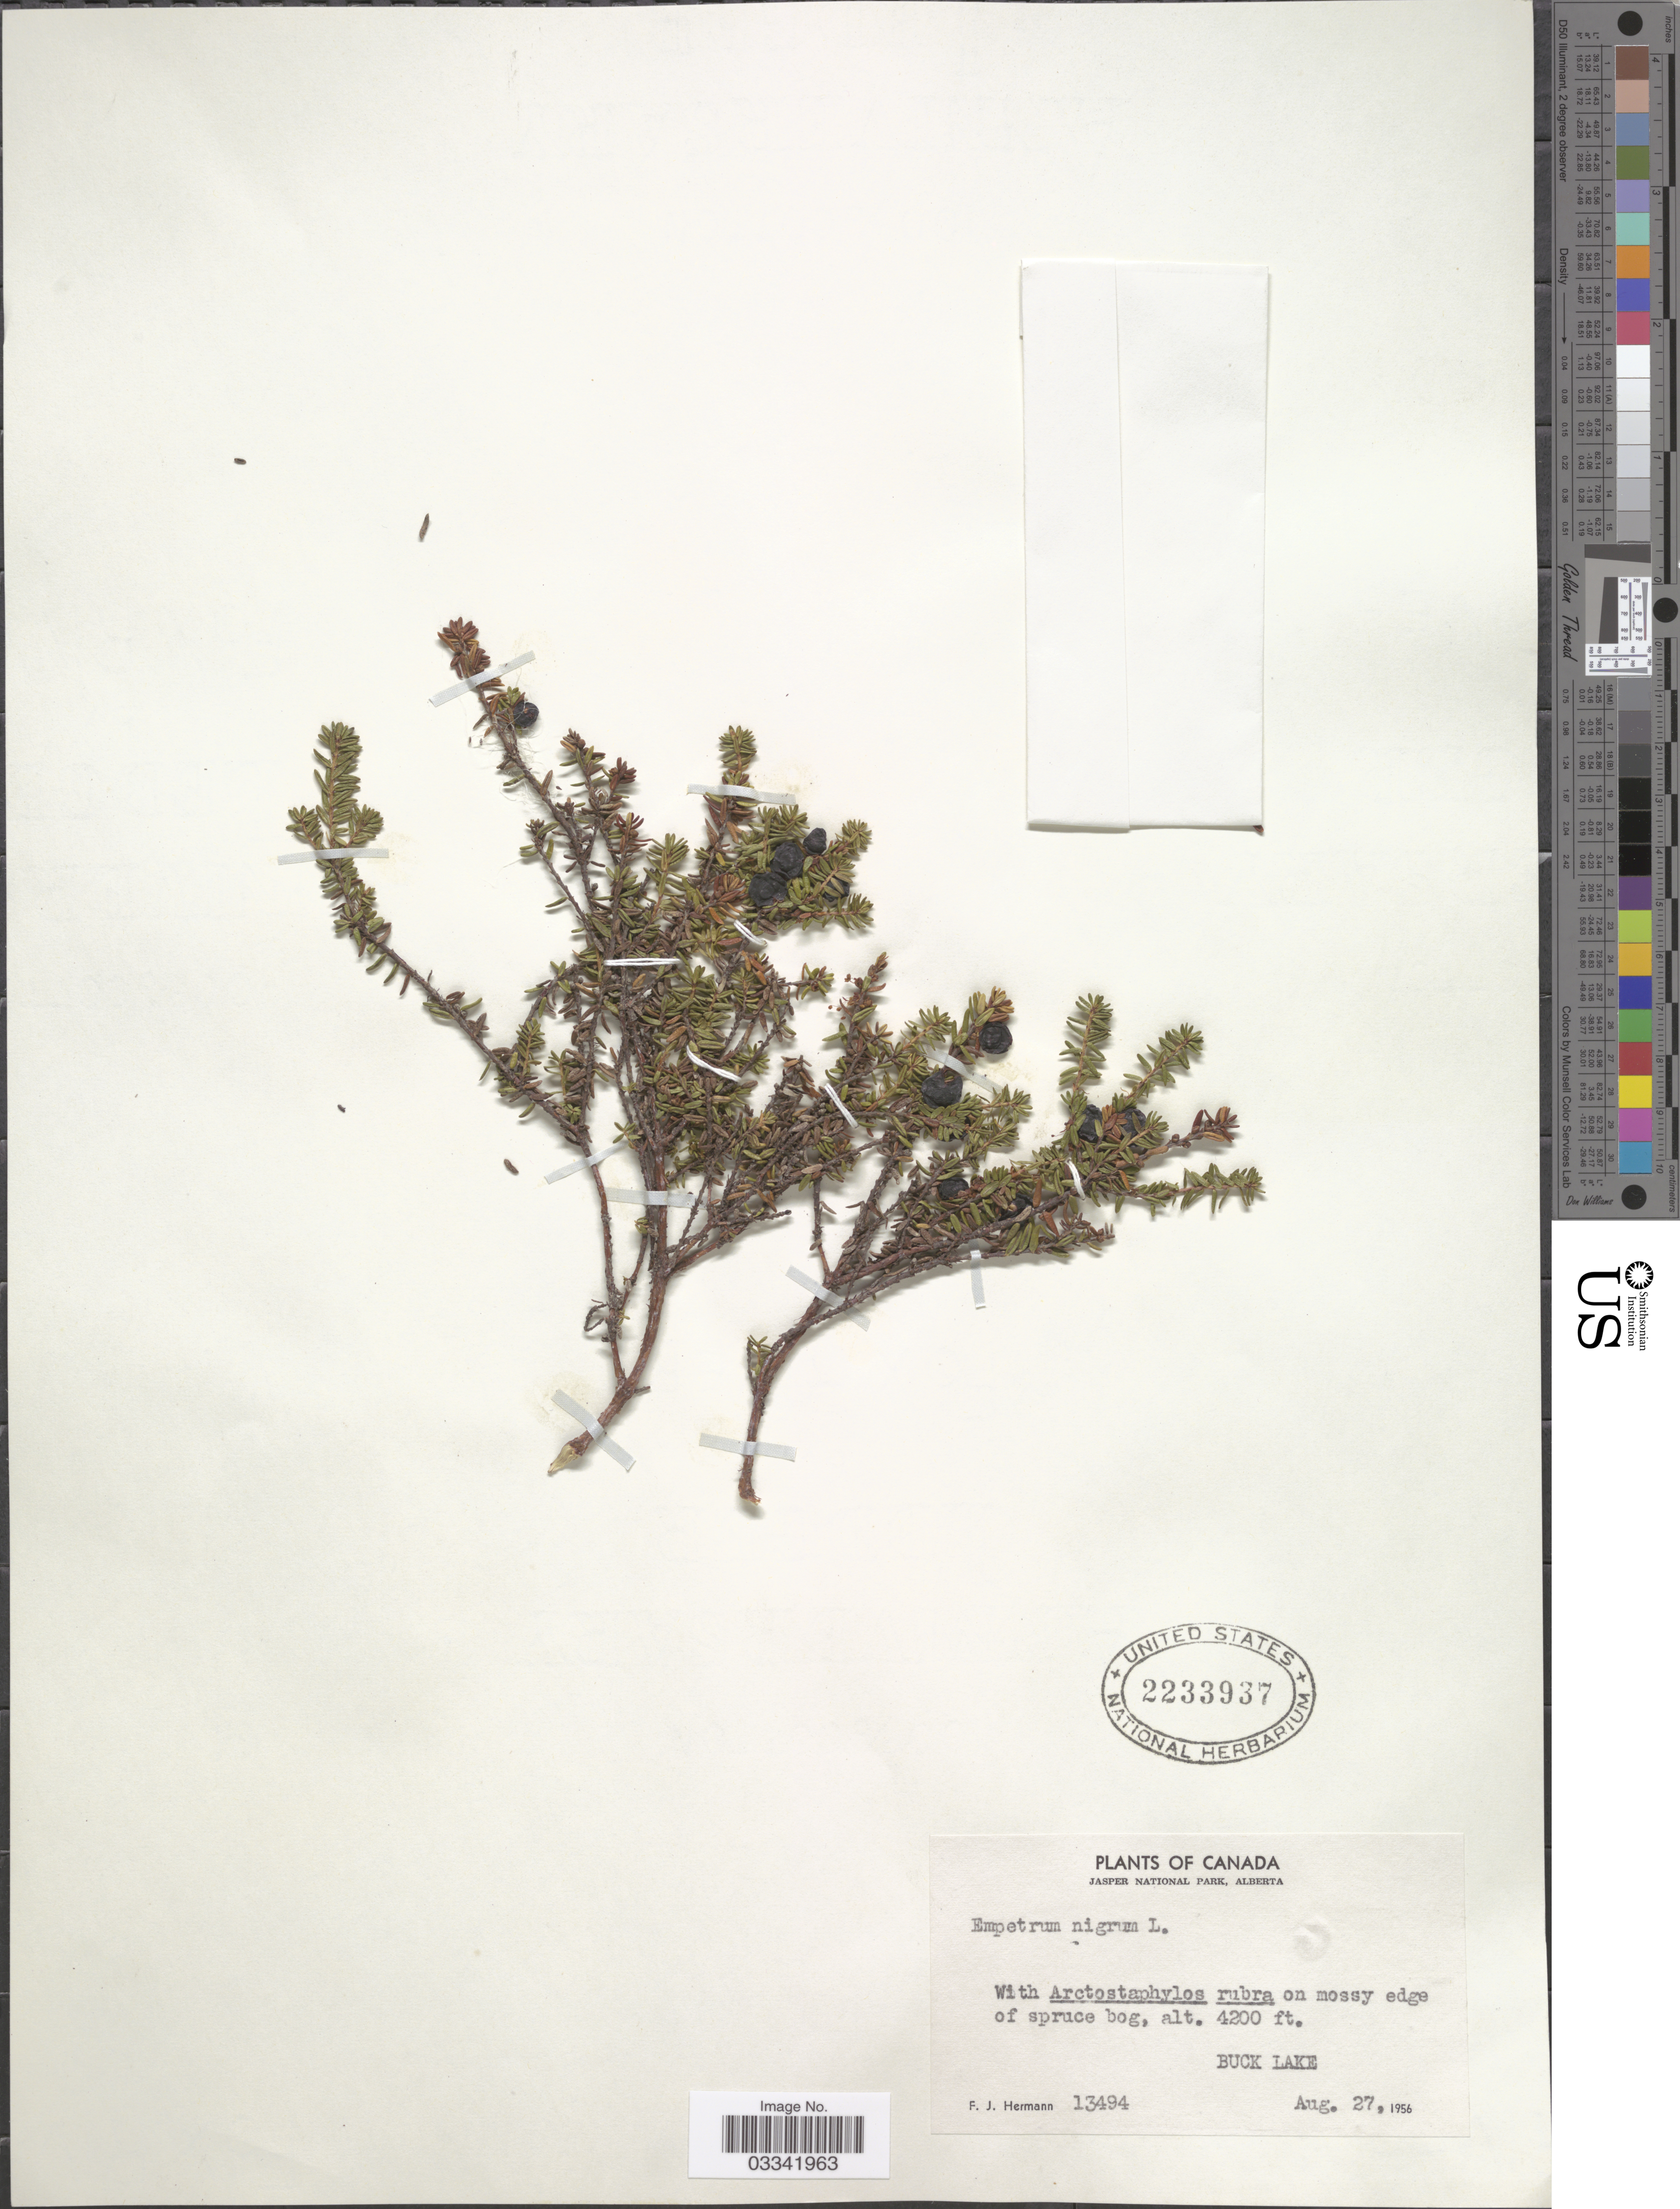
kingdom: Plantae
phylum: Tracheophyta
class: Magnoliopsida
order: Ericales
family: Ericaceae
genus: Empetrum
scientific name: Empetrum nigrum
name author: L.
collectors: F. J. Hermann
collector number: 13494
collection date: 1956-08-27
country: Canada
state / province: Alberta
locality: Jasper National Park, Buck Lake.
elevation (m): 1280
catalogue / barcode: US 2233937